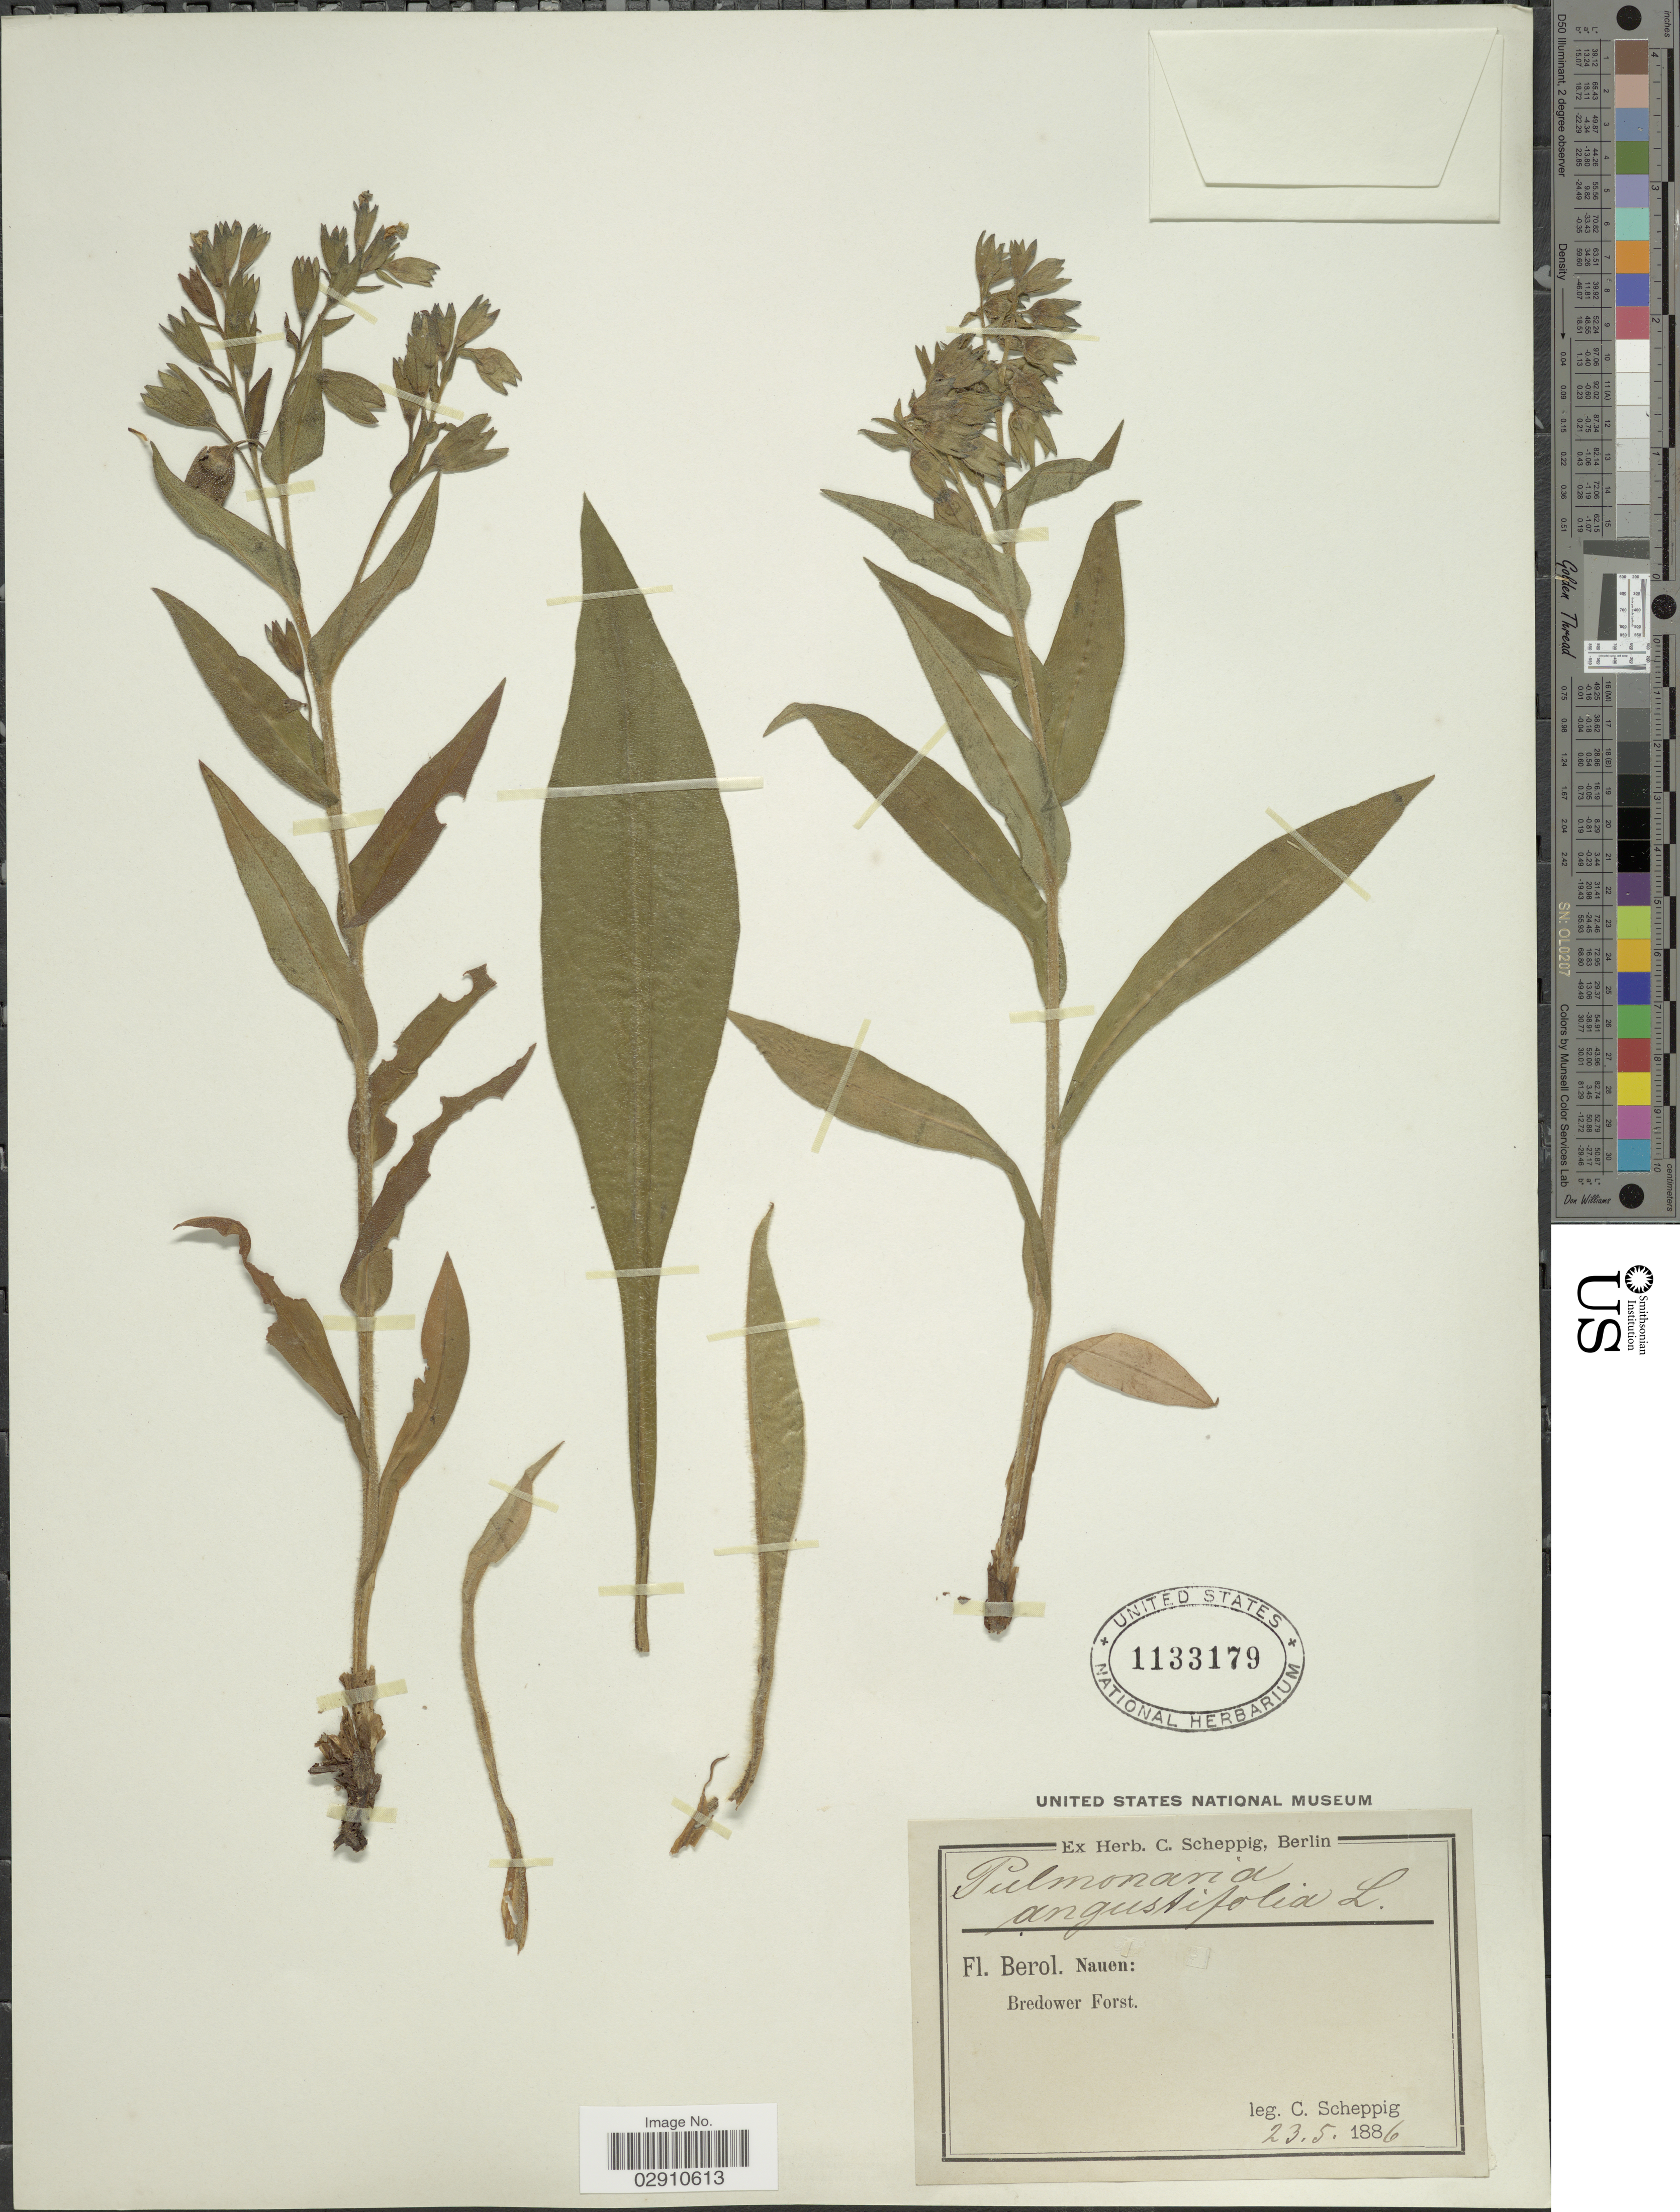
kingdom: Plantae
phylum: Tracheophyta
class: Magnoliopsida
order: Boraginales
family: Boraginaceae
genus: Pulmonaria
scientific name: Pulmonaria angustifolia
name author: L.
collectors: C. Scheppig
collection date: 1886-05-23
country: Germany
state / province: Berlin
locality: Berol. Nauen: Bredower Forst.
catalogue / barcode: US 1133179